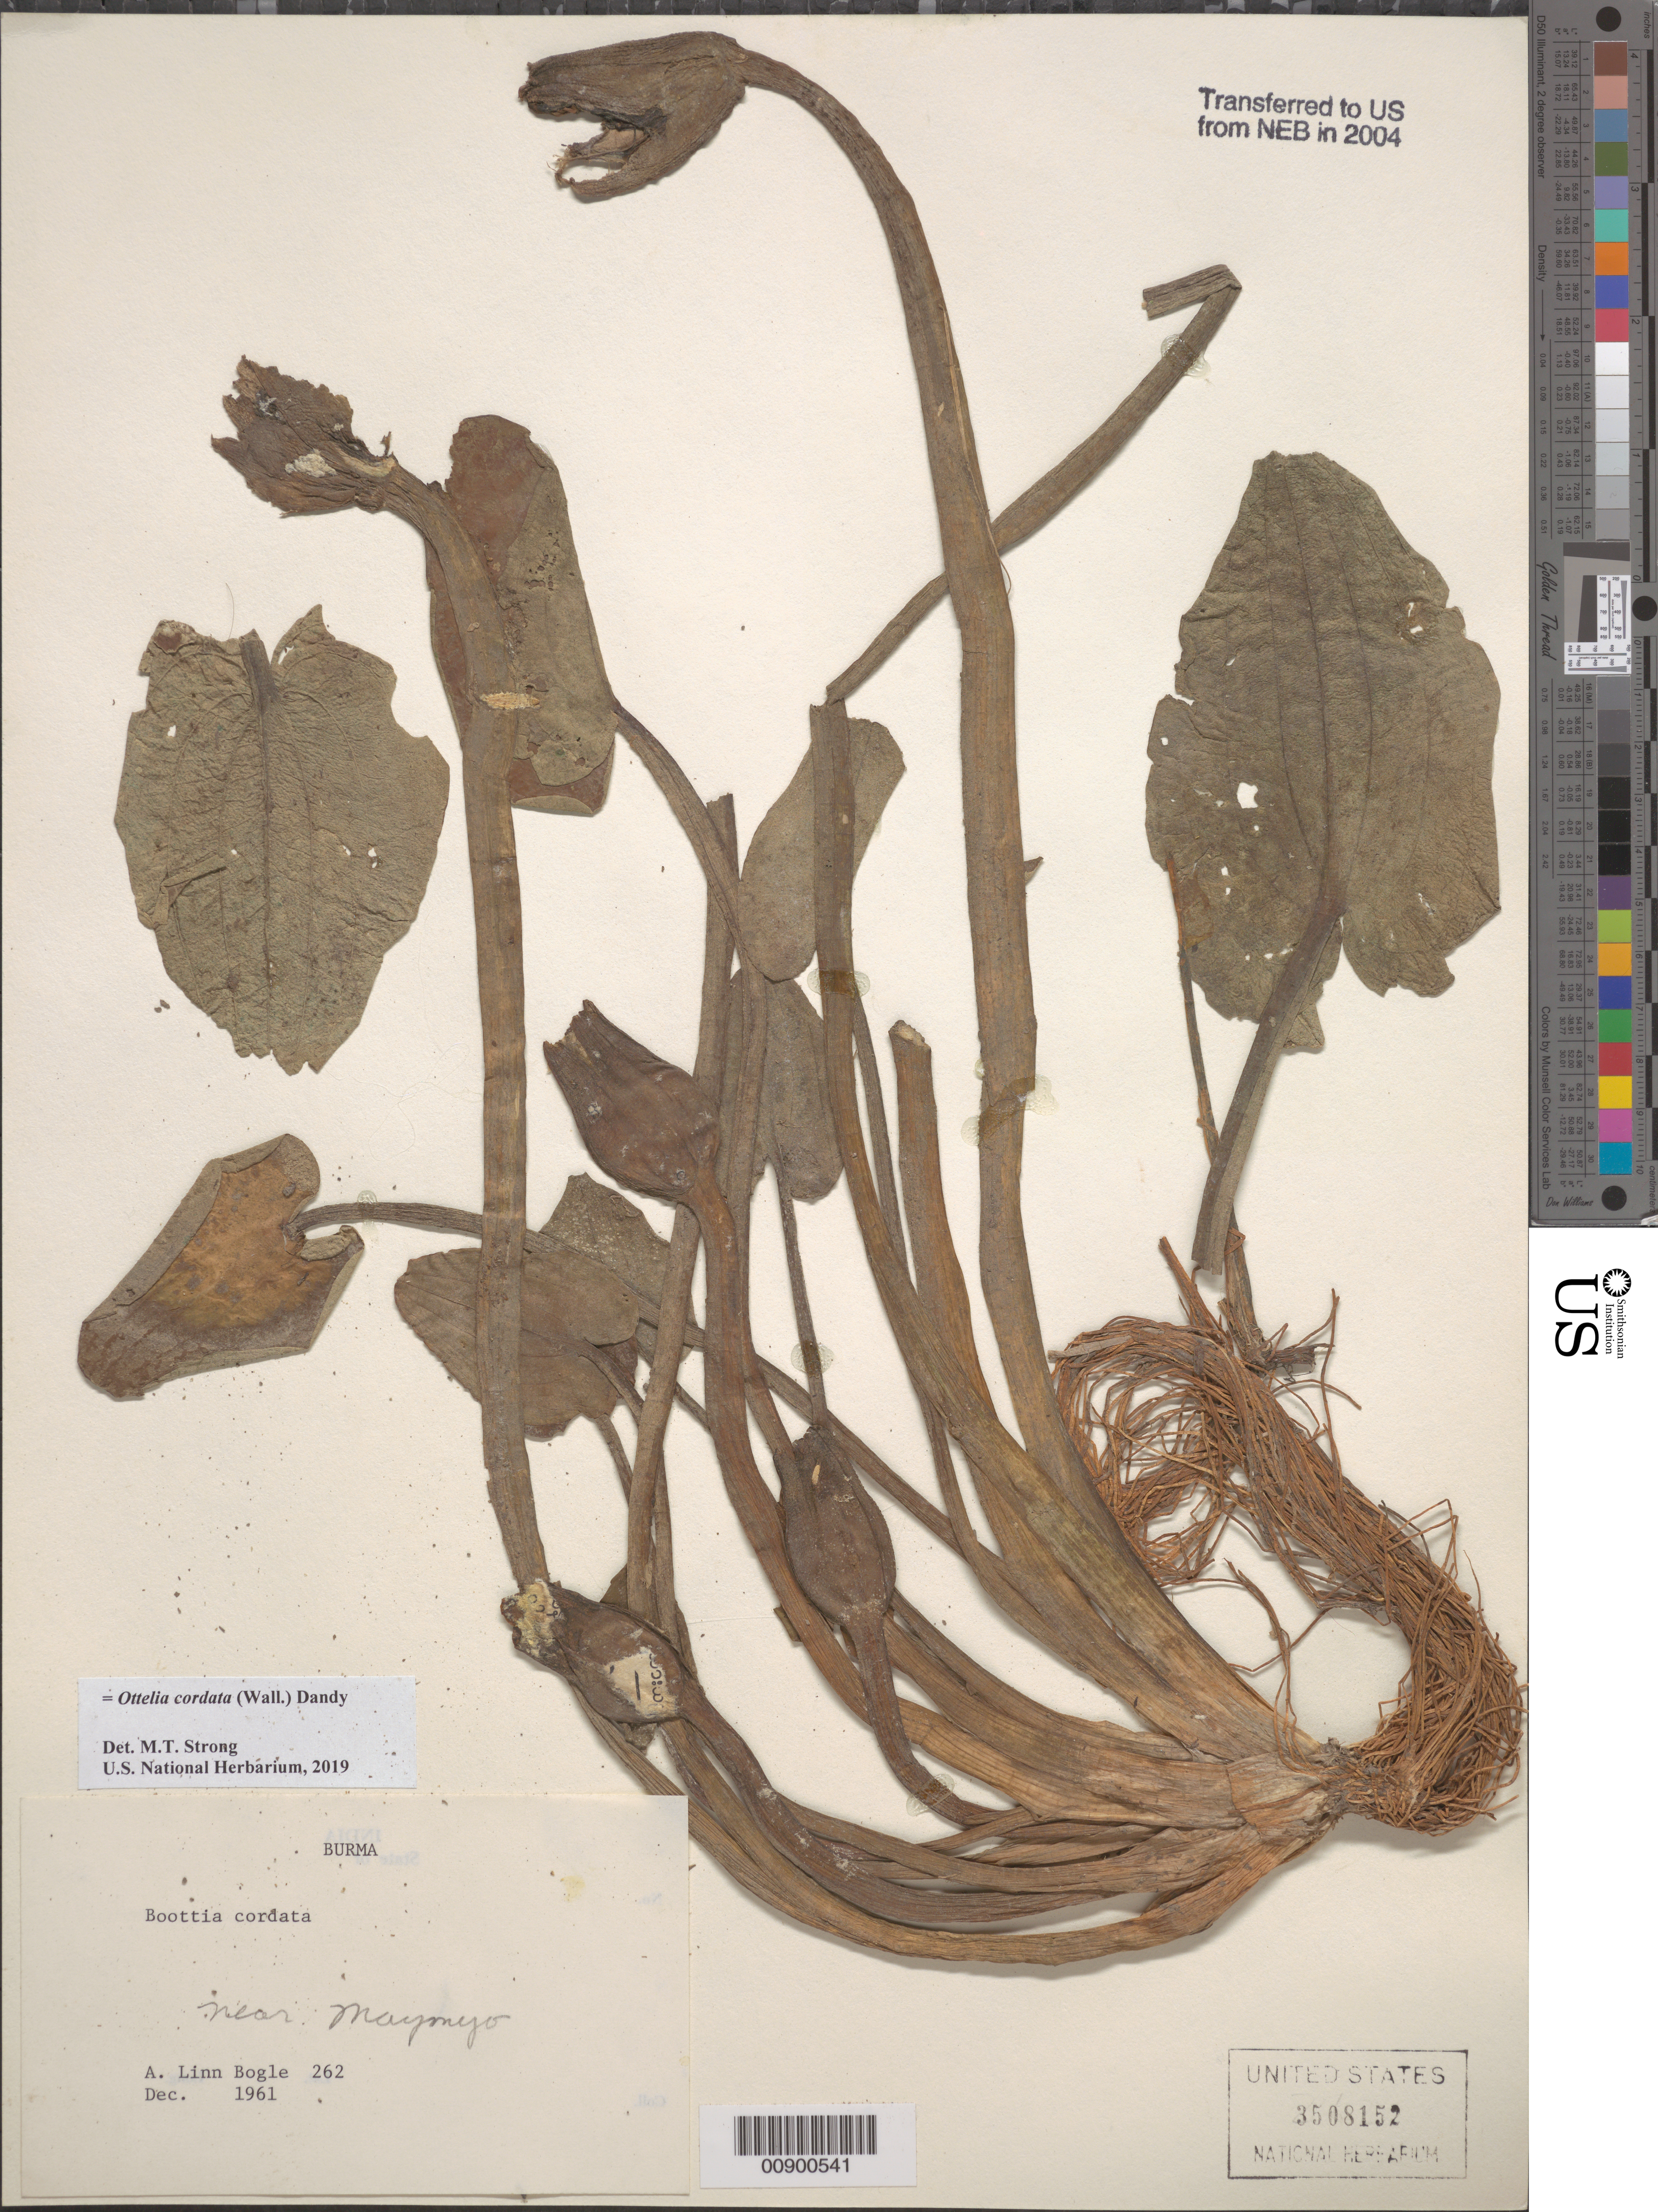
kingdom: Plantae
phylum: Tracheophyta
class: Liliopsida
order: Alismatales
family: Hydrocharitaceae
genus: Ottelia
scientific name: Ottelia cordata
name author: (Wall.) Dandy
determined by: Strong, Mark T., (BOT), Smithsonian Institution - National Museum of Natural History (UNITED STATES)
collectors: Bogle, A.L.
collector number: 262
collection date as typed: Dec 1961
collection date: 1961-12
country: Myanmar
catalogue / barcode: US 3508152